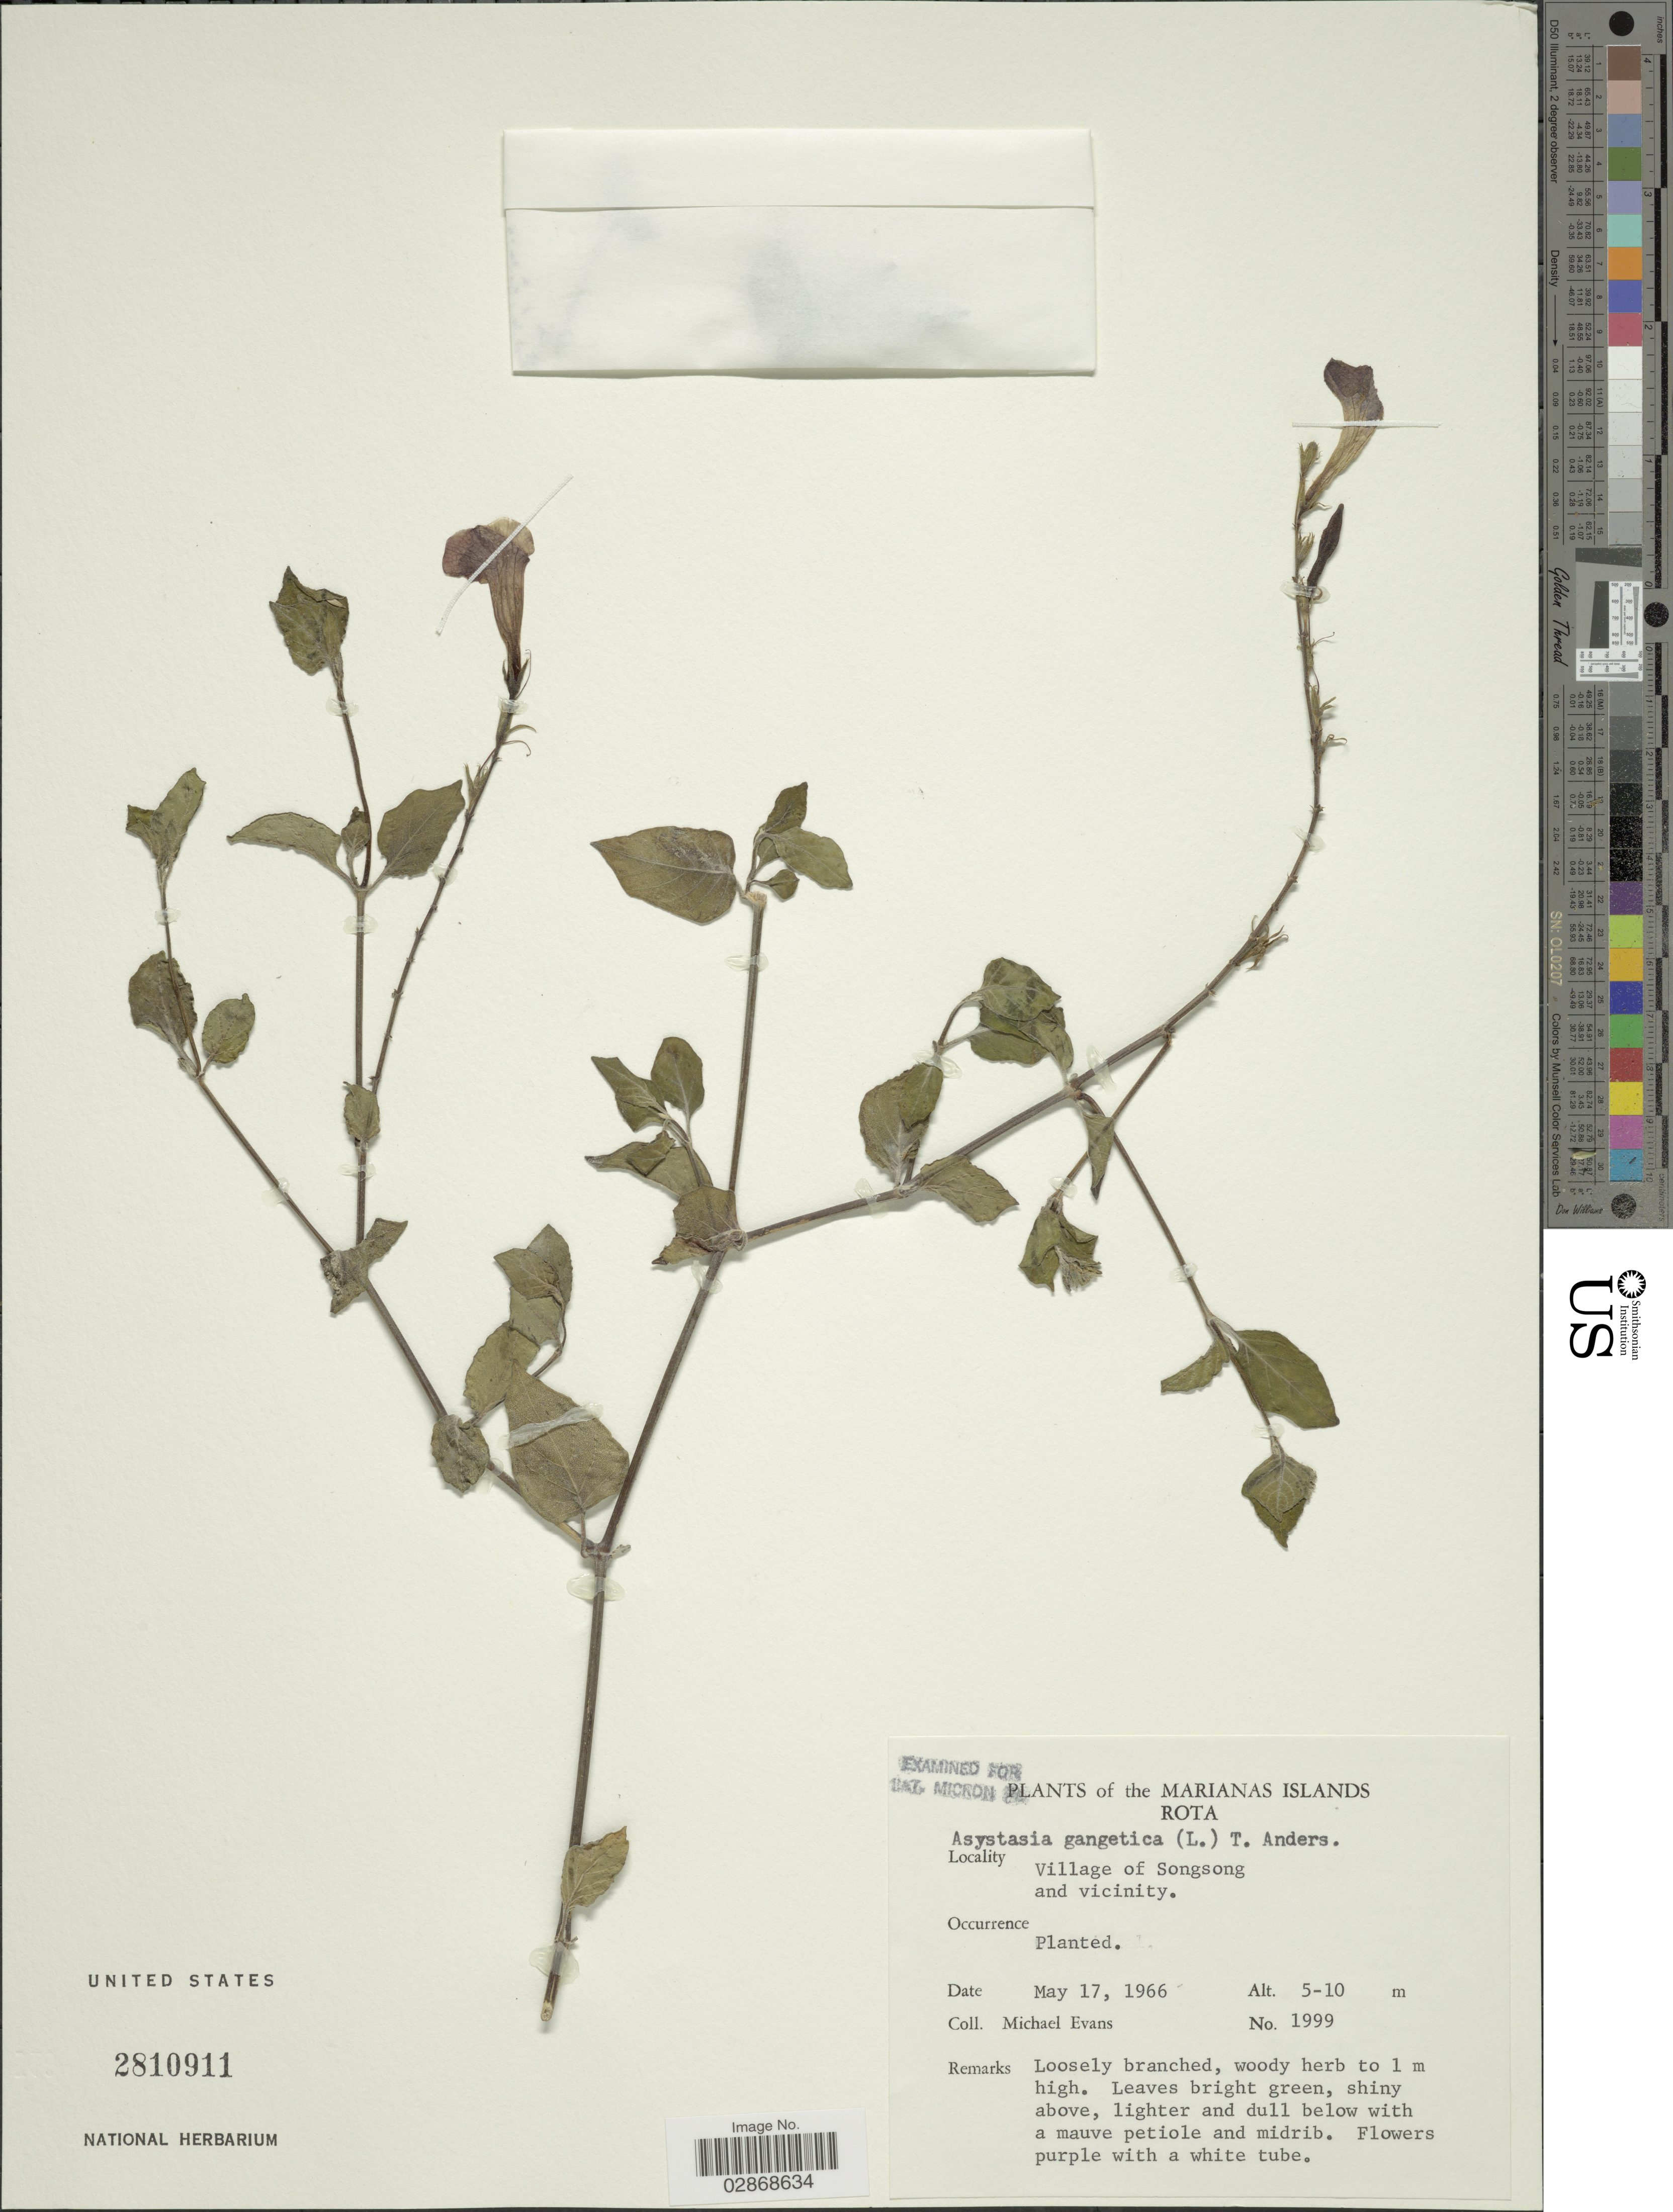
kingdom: Plantae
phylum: Tracheophyta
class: Magnoliopsida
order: Lamiales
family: Acanthaceae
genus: Asystasia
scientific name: Asystasia gangetica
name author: (L.) T. Anderson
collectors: M. Evans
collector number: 1999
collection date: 1966-05-17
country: Northern Mariana Islands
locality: Marianas Islands. Rota. Village of Songsong and vicinity.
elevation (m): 5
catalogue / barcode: US 2810911